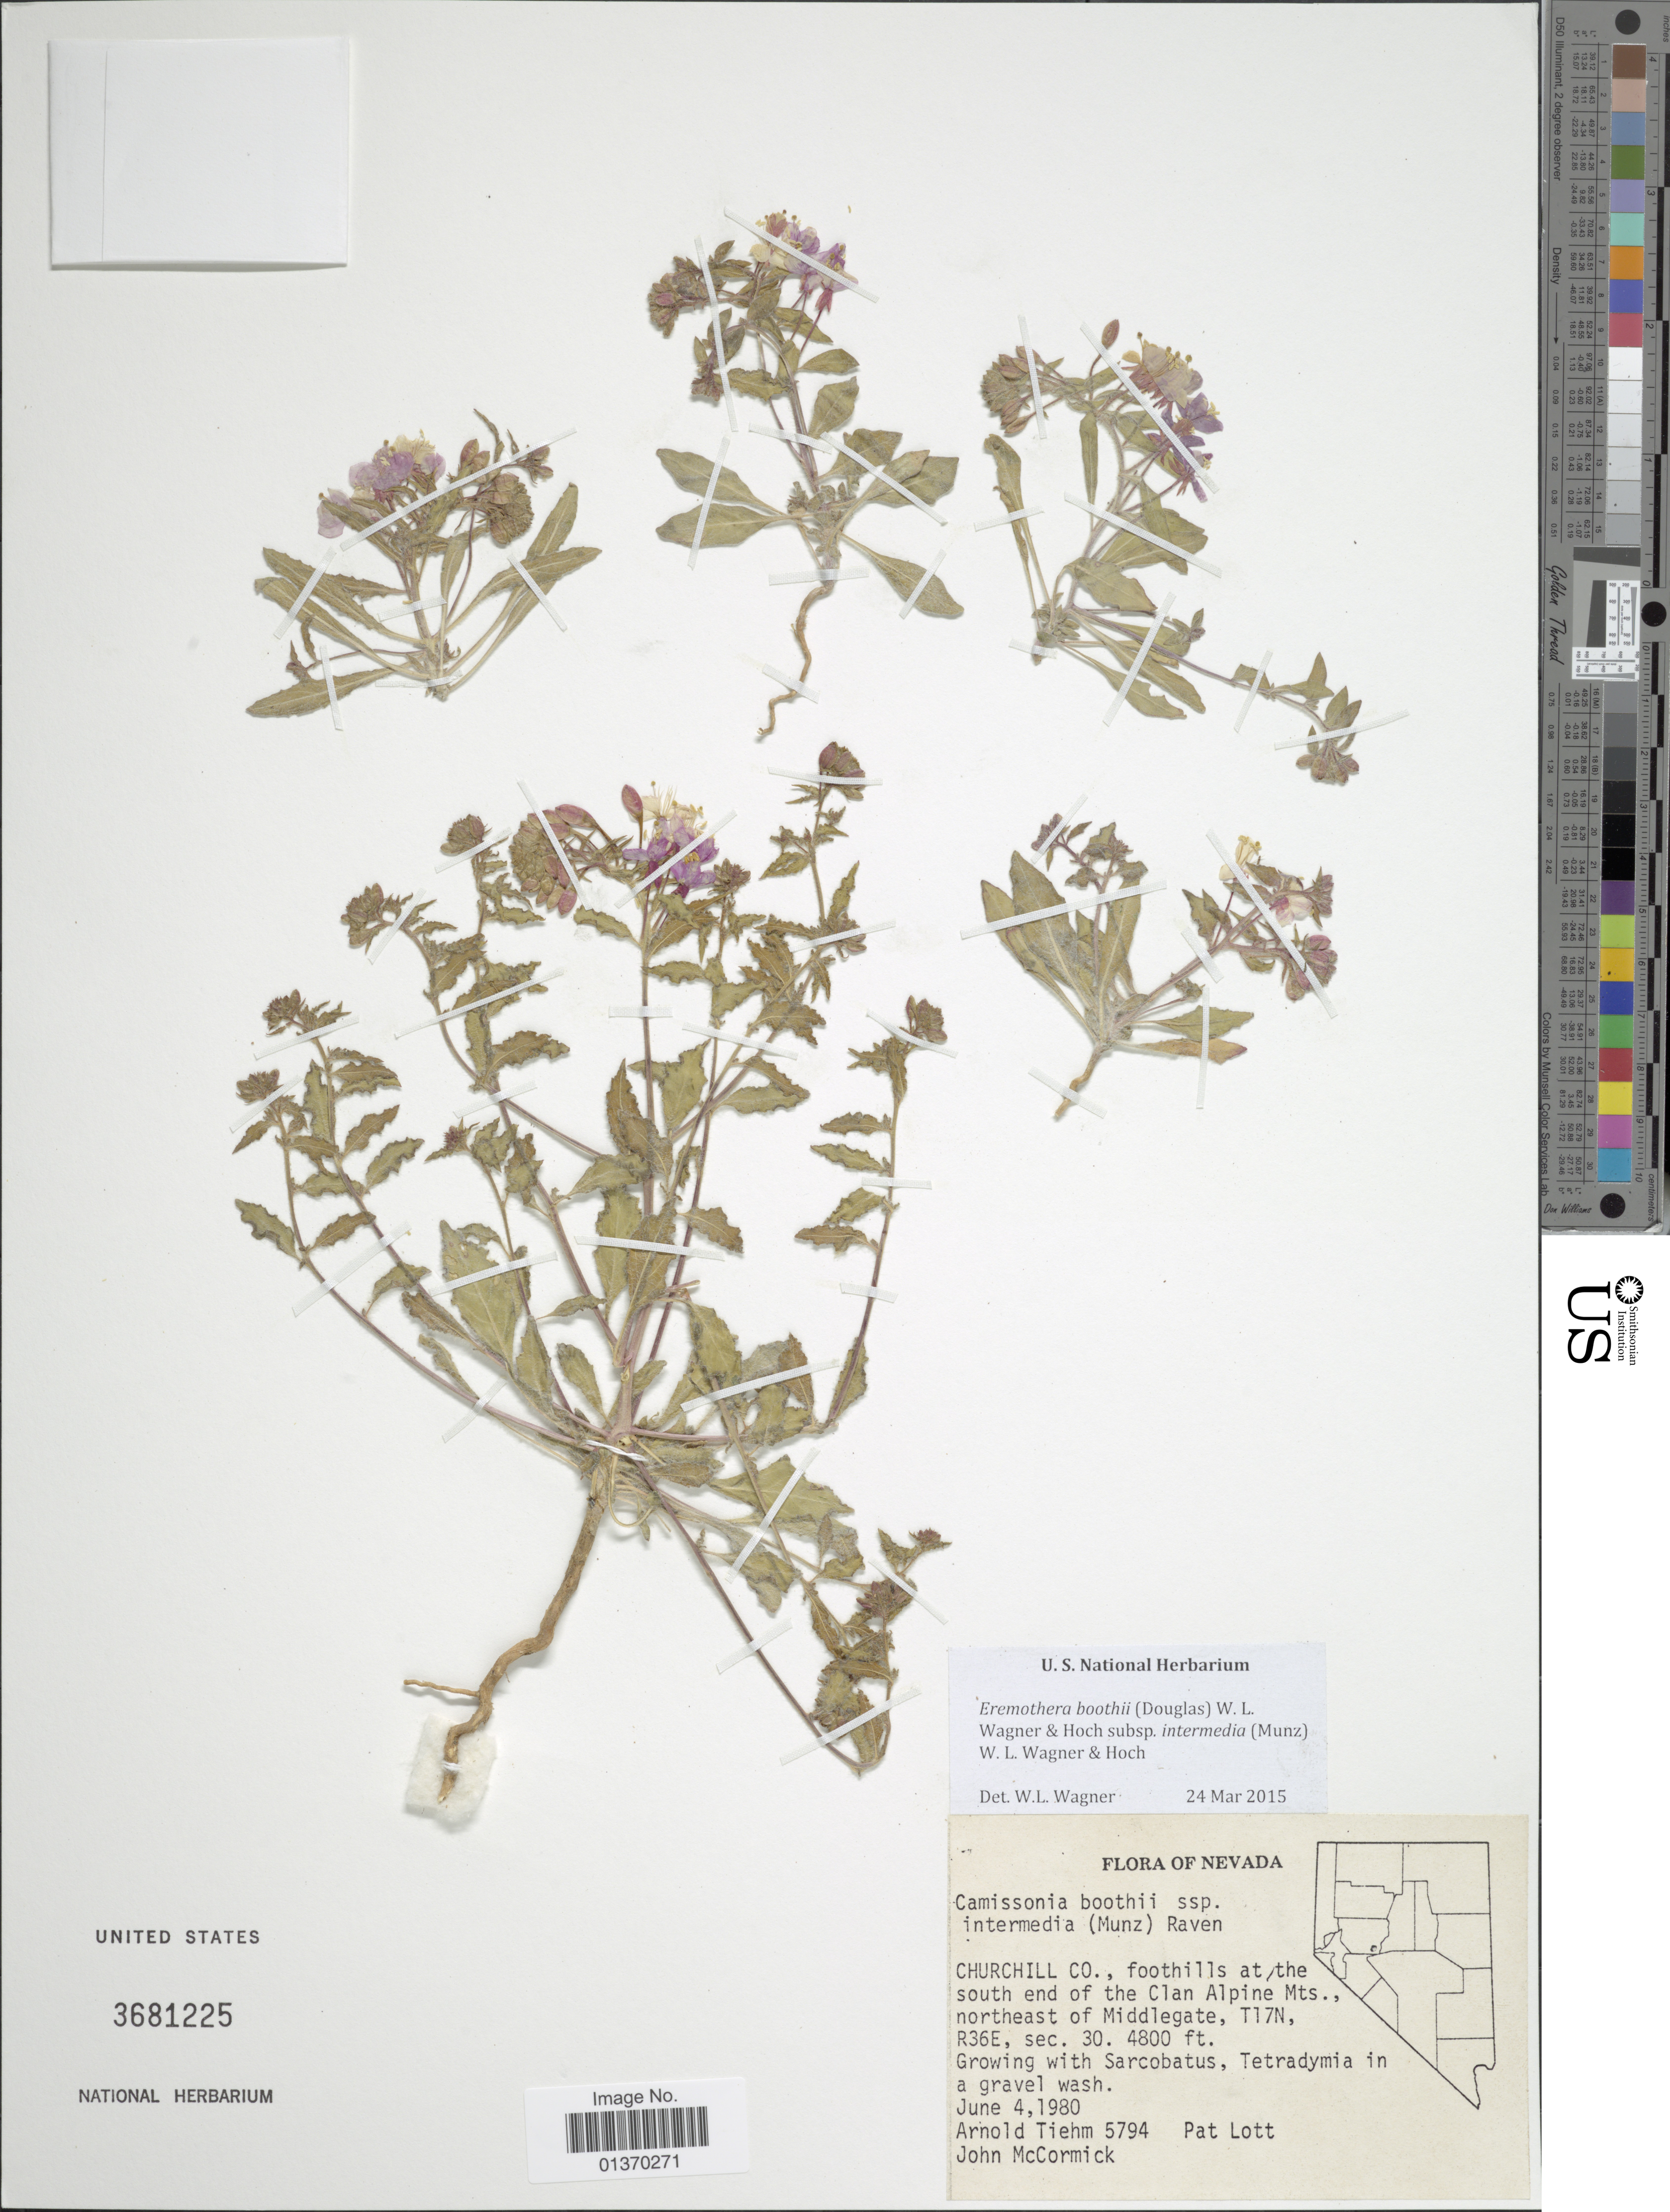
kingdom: Plantae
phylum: Tracheophyta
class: Magnoliopsida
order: Myrtales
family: Onagraceae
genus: Eremothera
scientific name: Eremothera boothii subsp. intermedia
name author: (Munz) W.L. Wagner & Hoch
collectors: A. Tiehm, P. Lott & J. Mccormick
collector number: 5794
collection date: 1980-06-04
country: United States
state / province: Nevada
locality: Churchill Co., foothills at the south end of the Clan Alpine Mts., norteast of Middlegate, T17N, R36E, sec. 30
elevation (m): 1463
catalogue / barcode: US 3681225